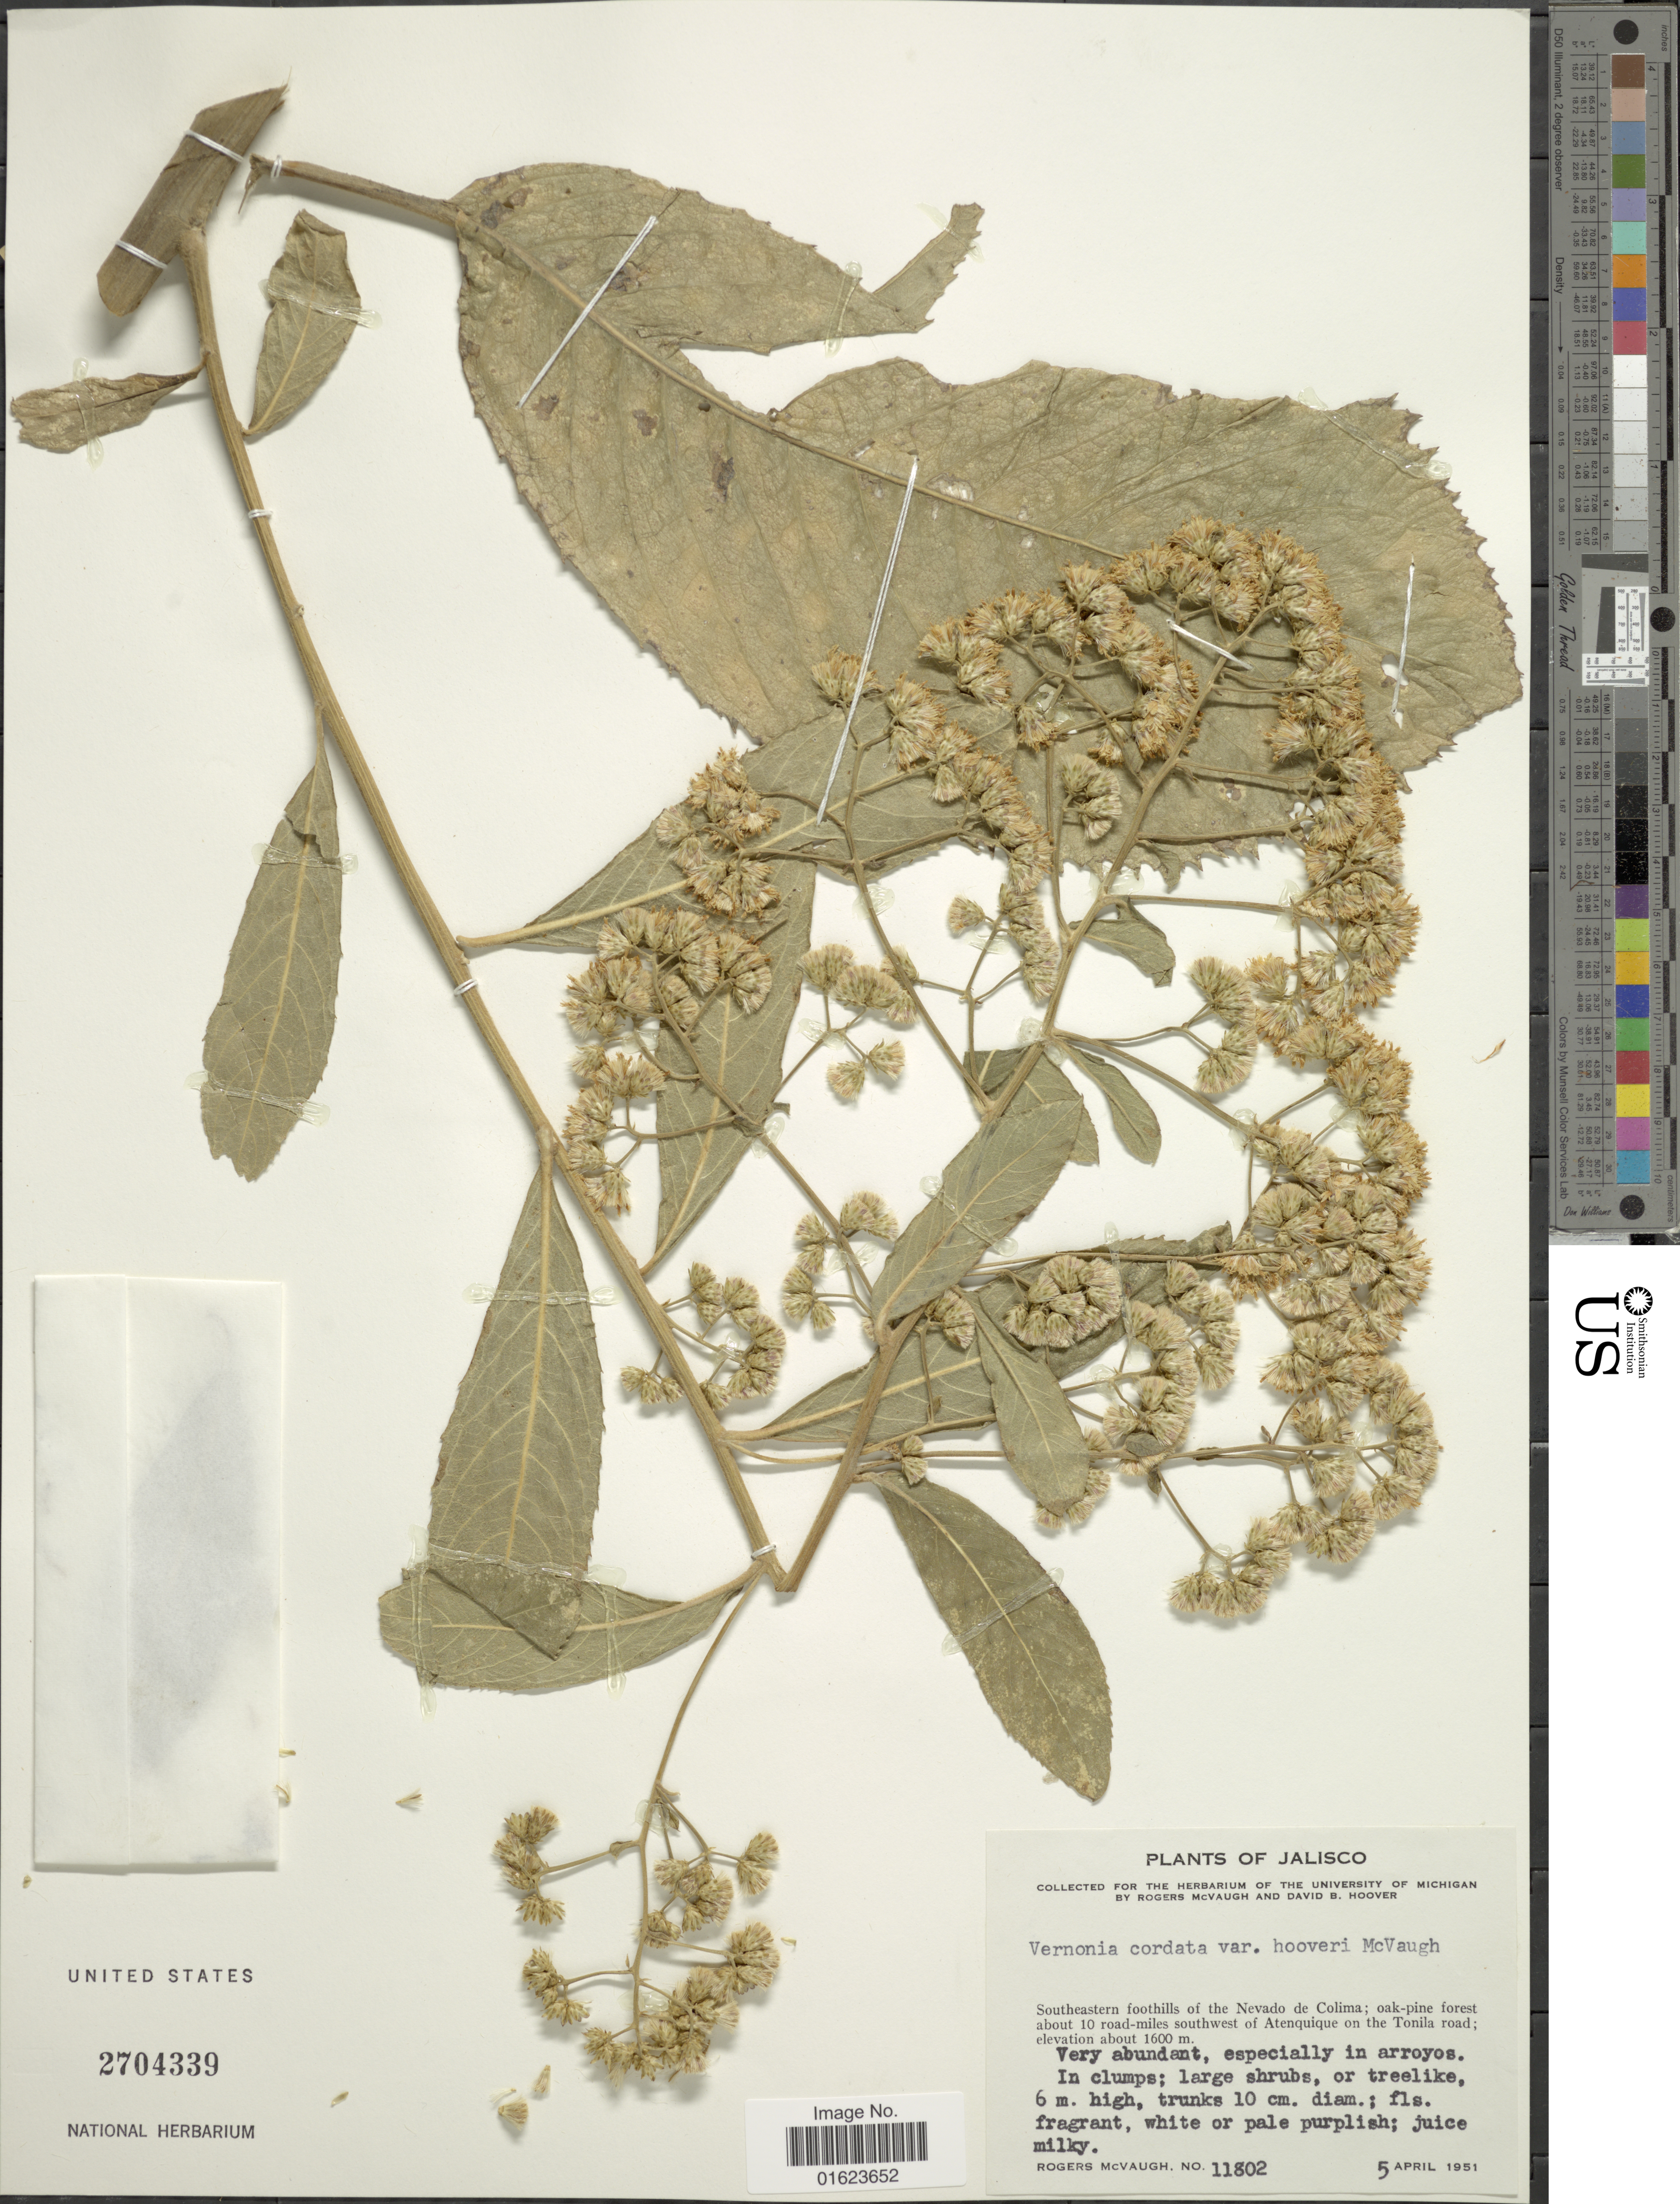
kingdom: Plantae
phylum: Tracheophyta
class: Magnoliopsida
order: Asterales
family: Asteraceae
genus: Vernonanthura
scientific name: Vernonanthura cordata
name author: (Kunth) H. Rob.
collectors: R. McVaugh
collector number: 11802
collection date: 1951-04-05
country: Mexico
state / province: Jalisco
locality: Jalisco, southeastern foothills of the Nevado de Colima. about 10 road-miles southwest of Atenquique on the Tonila road.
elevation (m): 1600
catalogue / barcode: US 2704339